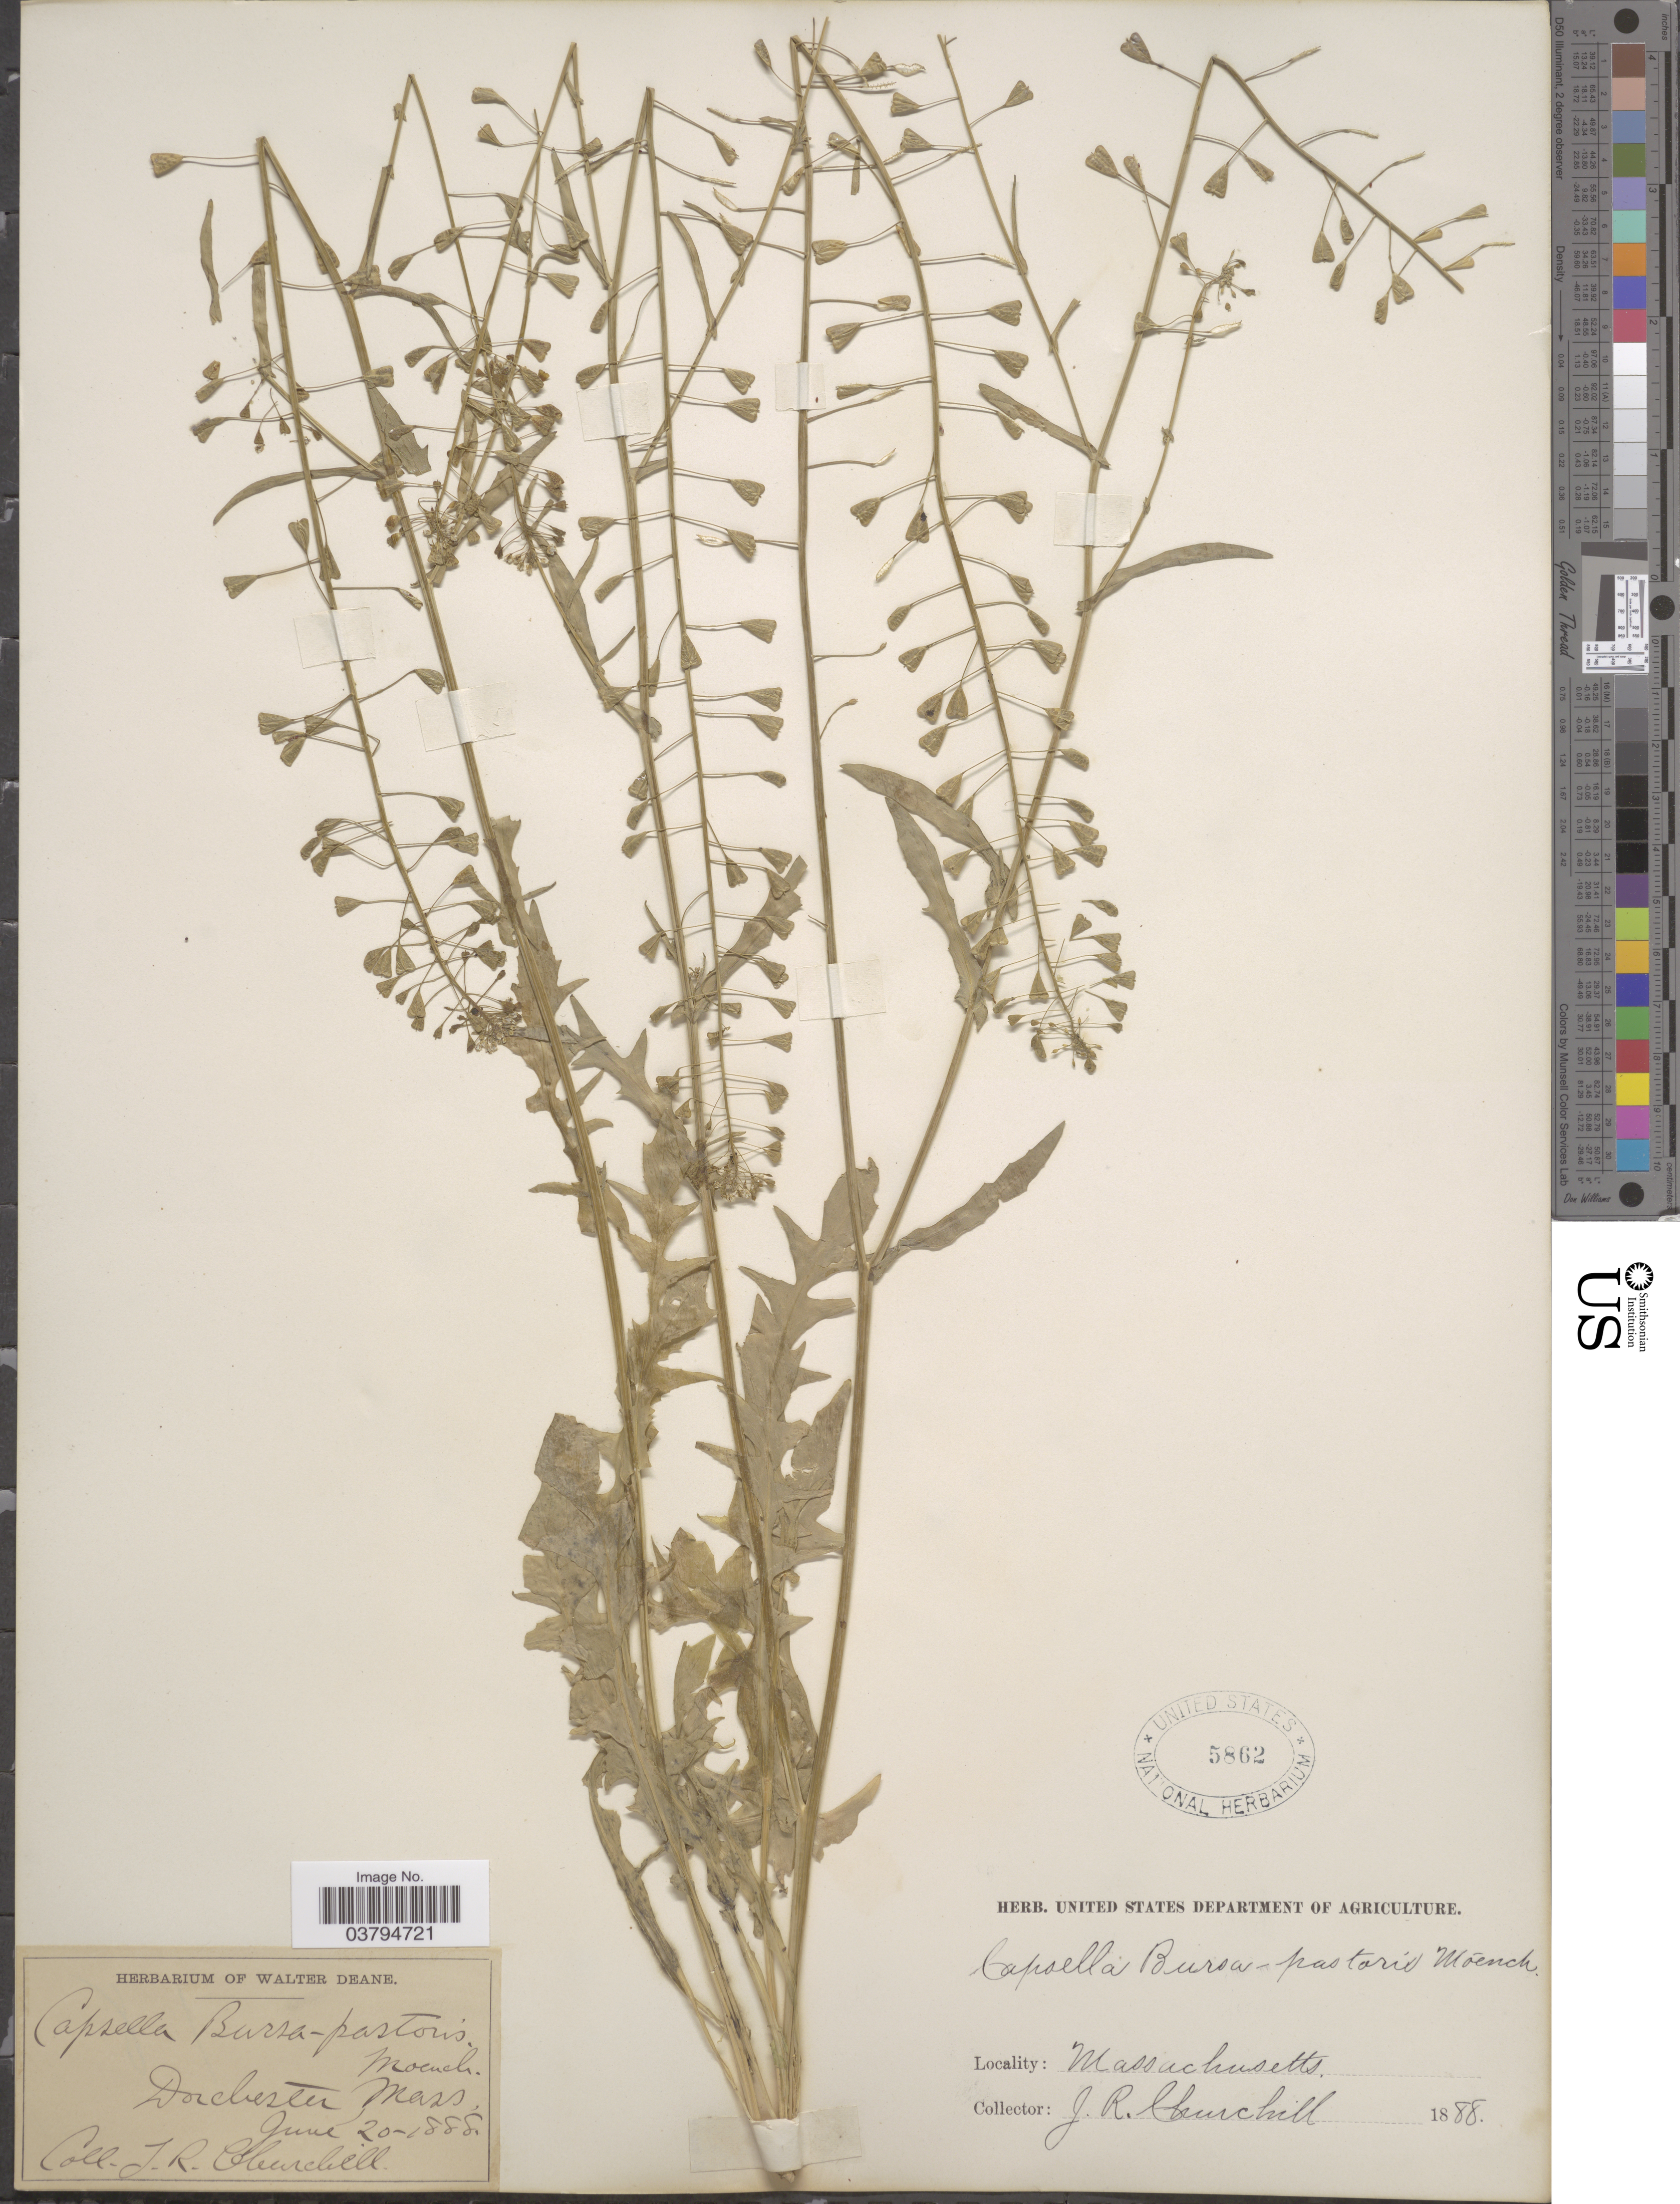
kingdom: Plantae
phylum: Tracheophyta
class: Magnoliopsida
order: Brassicales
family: Brassicaceae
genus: Capsella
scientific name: Capsella bursa-pastoris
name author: (L.) Medik.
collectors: J. Churchill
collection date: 1888-06-20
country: United States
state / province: Massachusetts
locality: Dorchester.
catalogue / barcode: US 5862